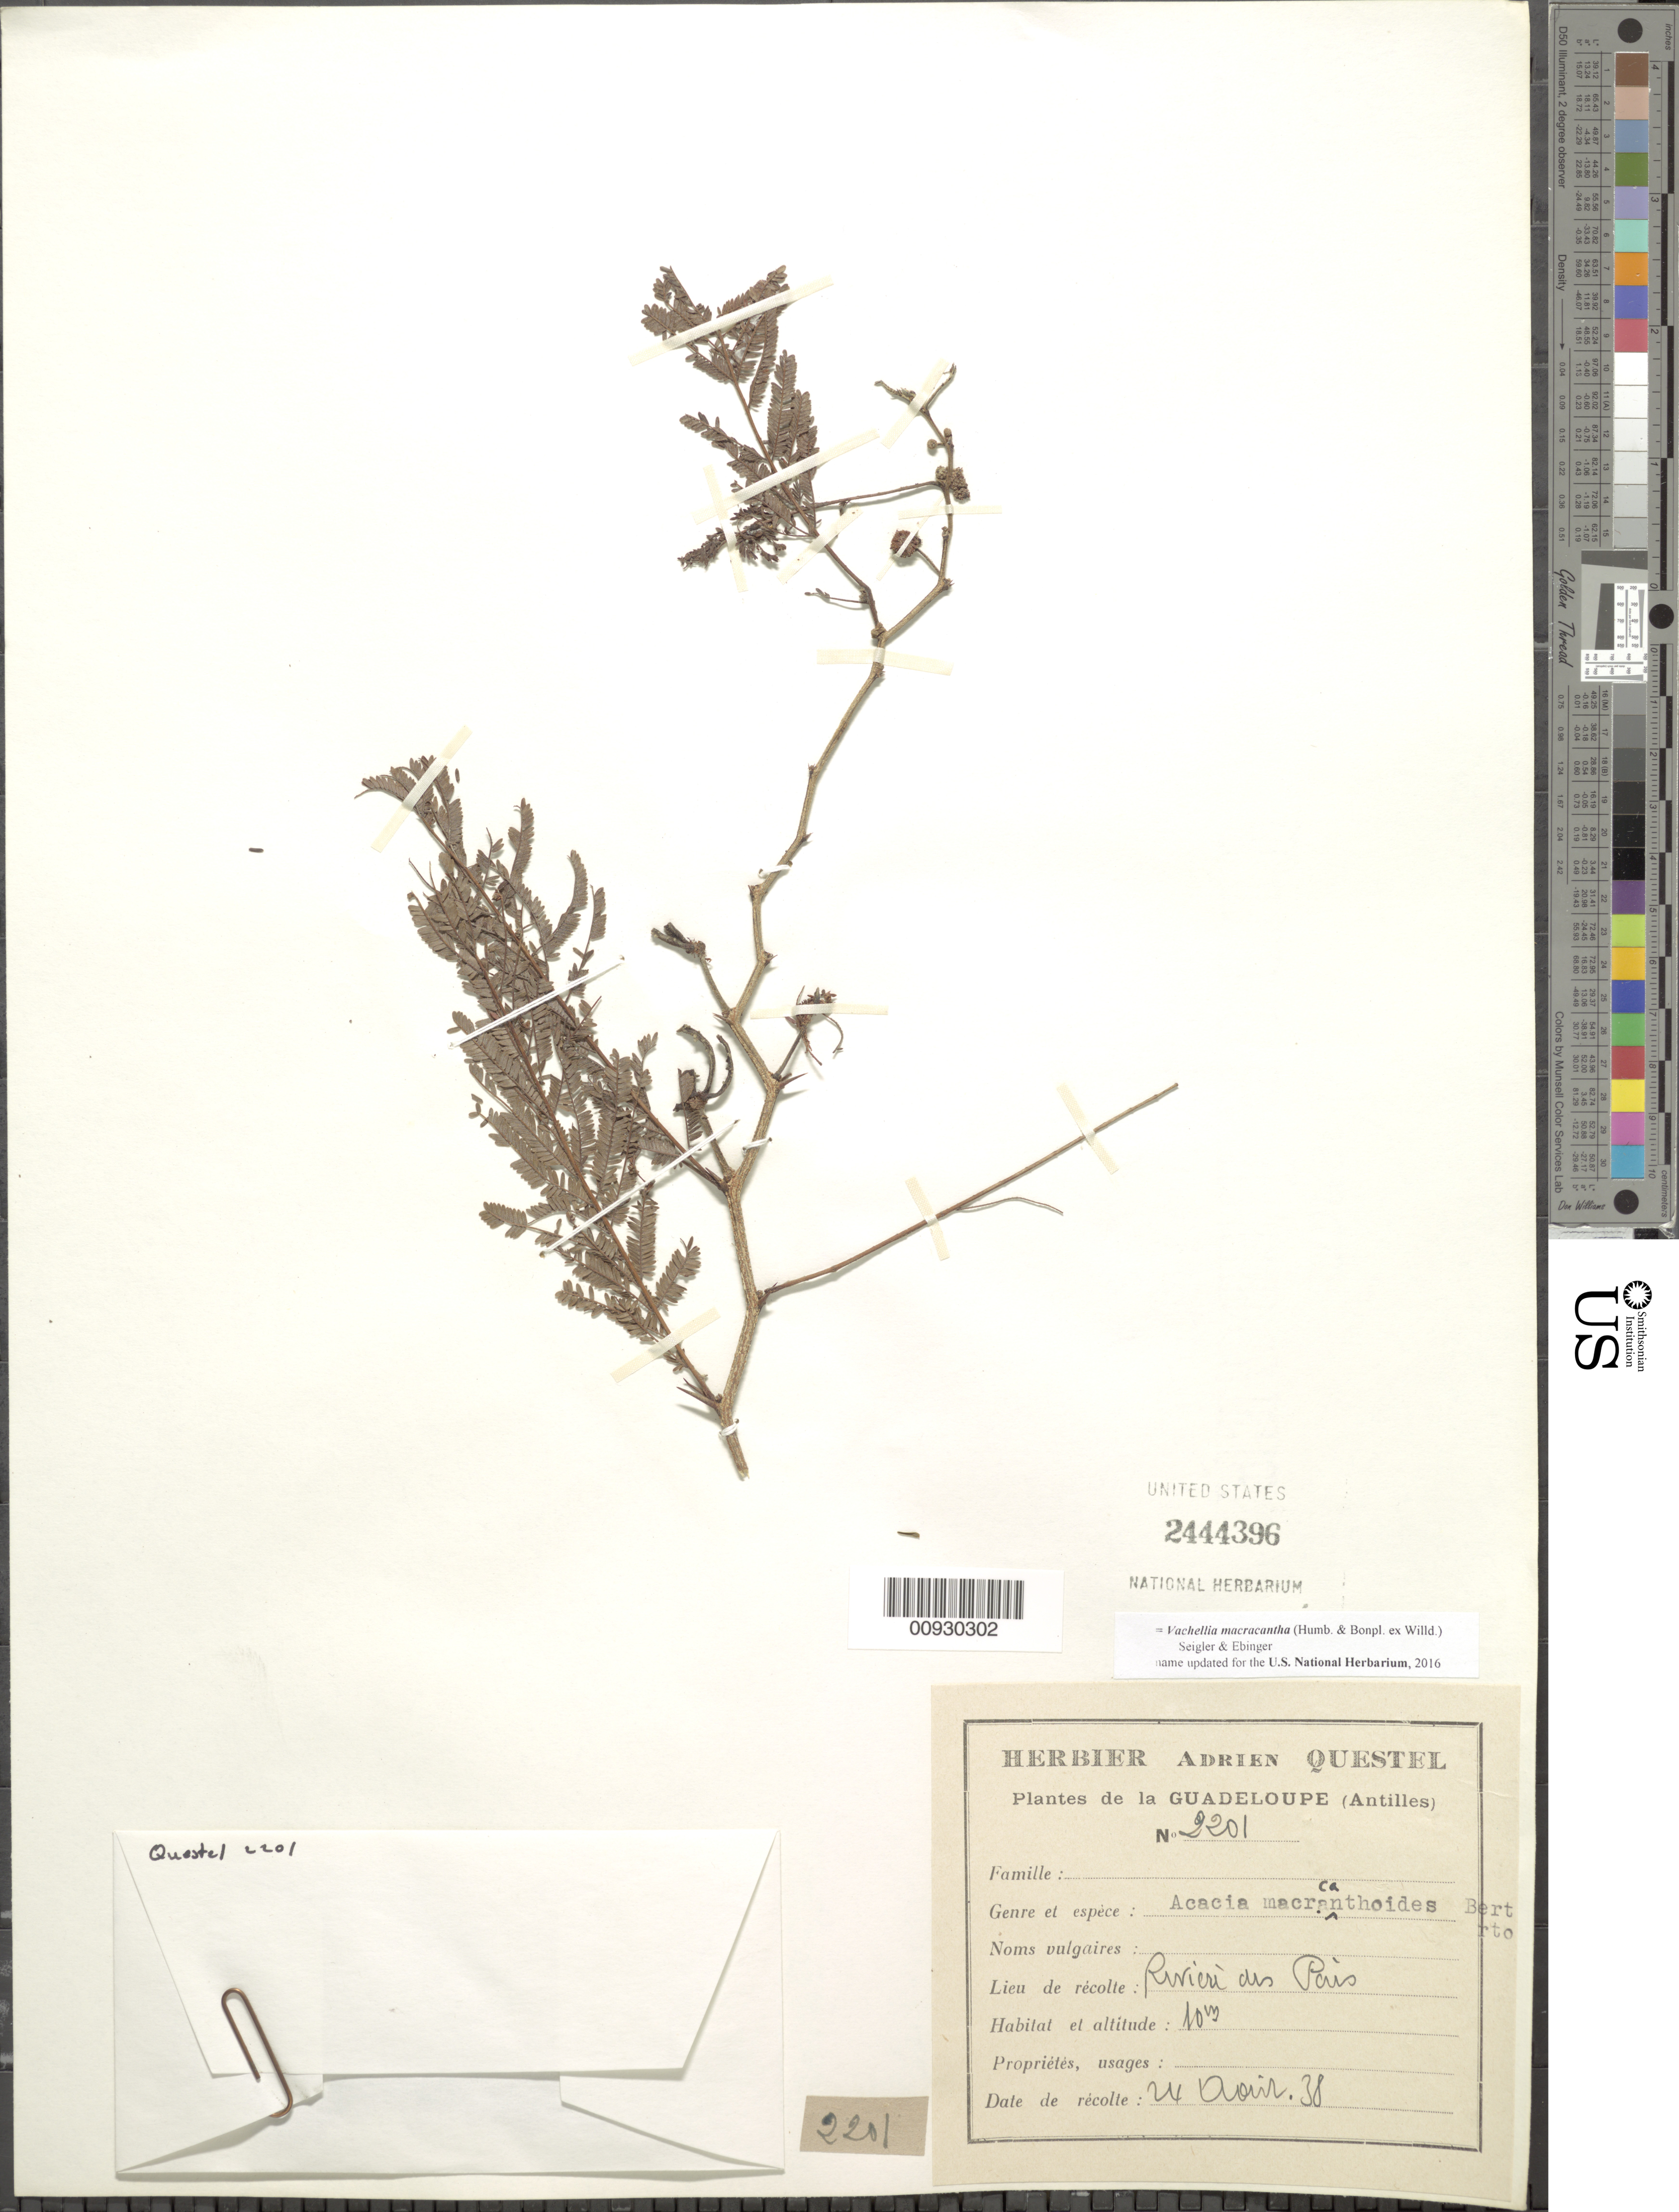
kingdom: Plantae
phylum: Tracheophyta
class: Magnoliopsida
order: Fabales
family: Fabaceae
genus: Vachellia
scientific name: Vachellia macracantha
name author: (Humb. & Bonpl. ex Willd.) Seigler & Ebinger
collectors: A. Questel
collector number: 2201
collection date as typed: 24 Apr 1938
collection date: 1938-04-24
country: Guadeloupe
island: Basse Terre [Guadeloupe]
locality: Rivieri des Pais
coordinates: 0 N, 0 E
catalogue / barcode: US 2444396